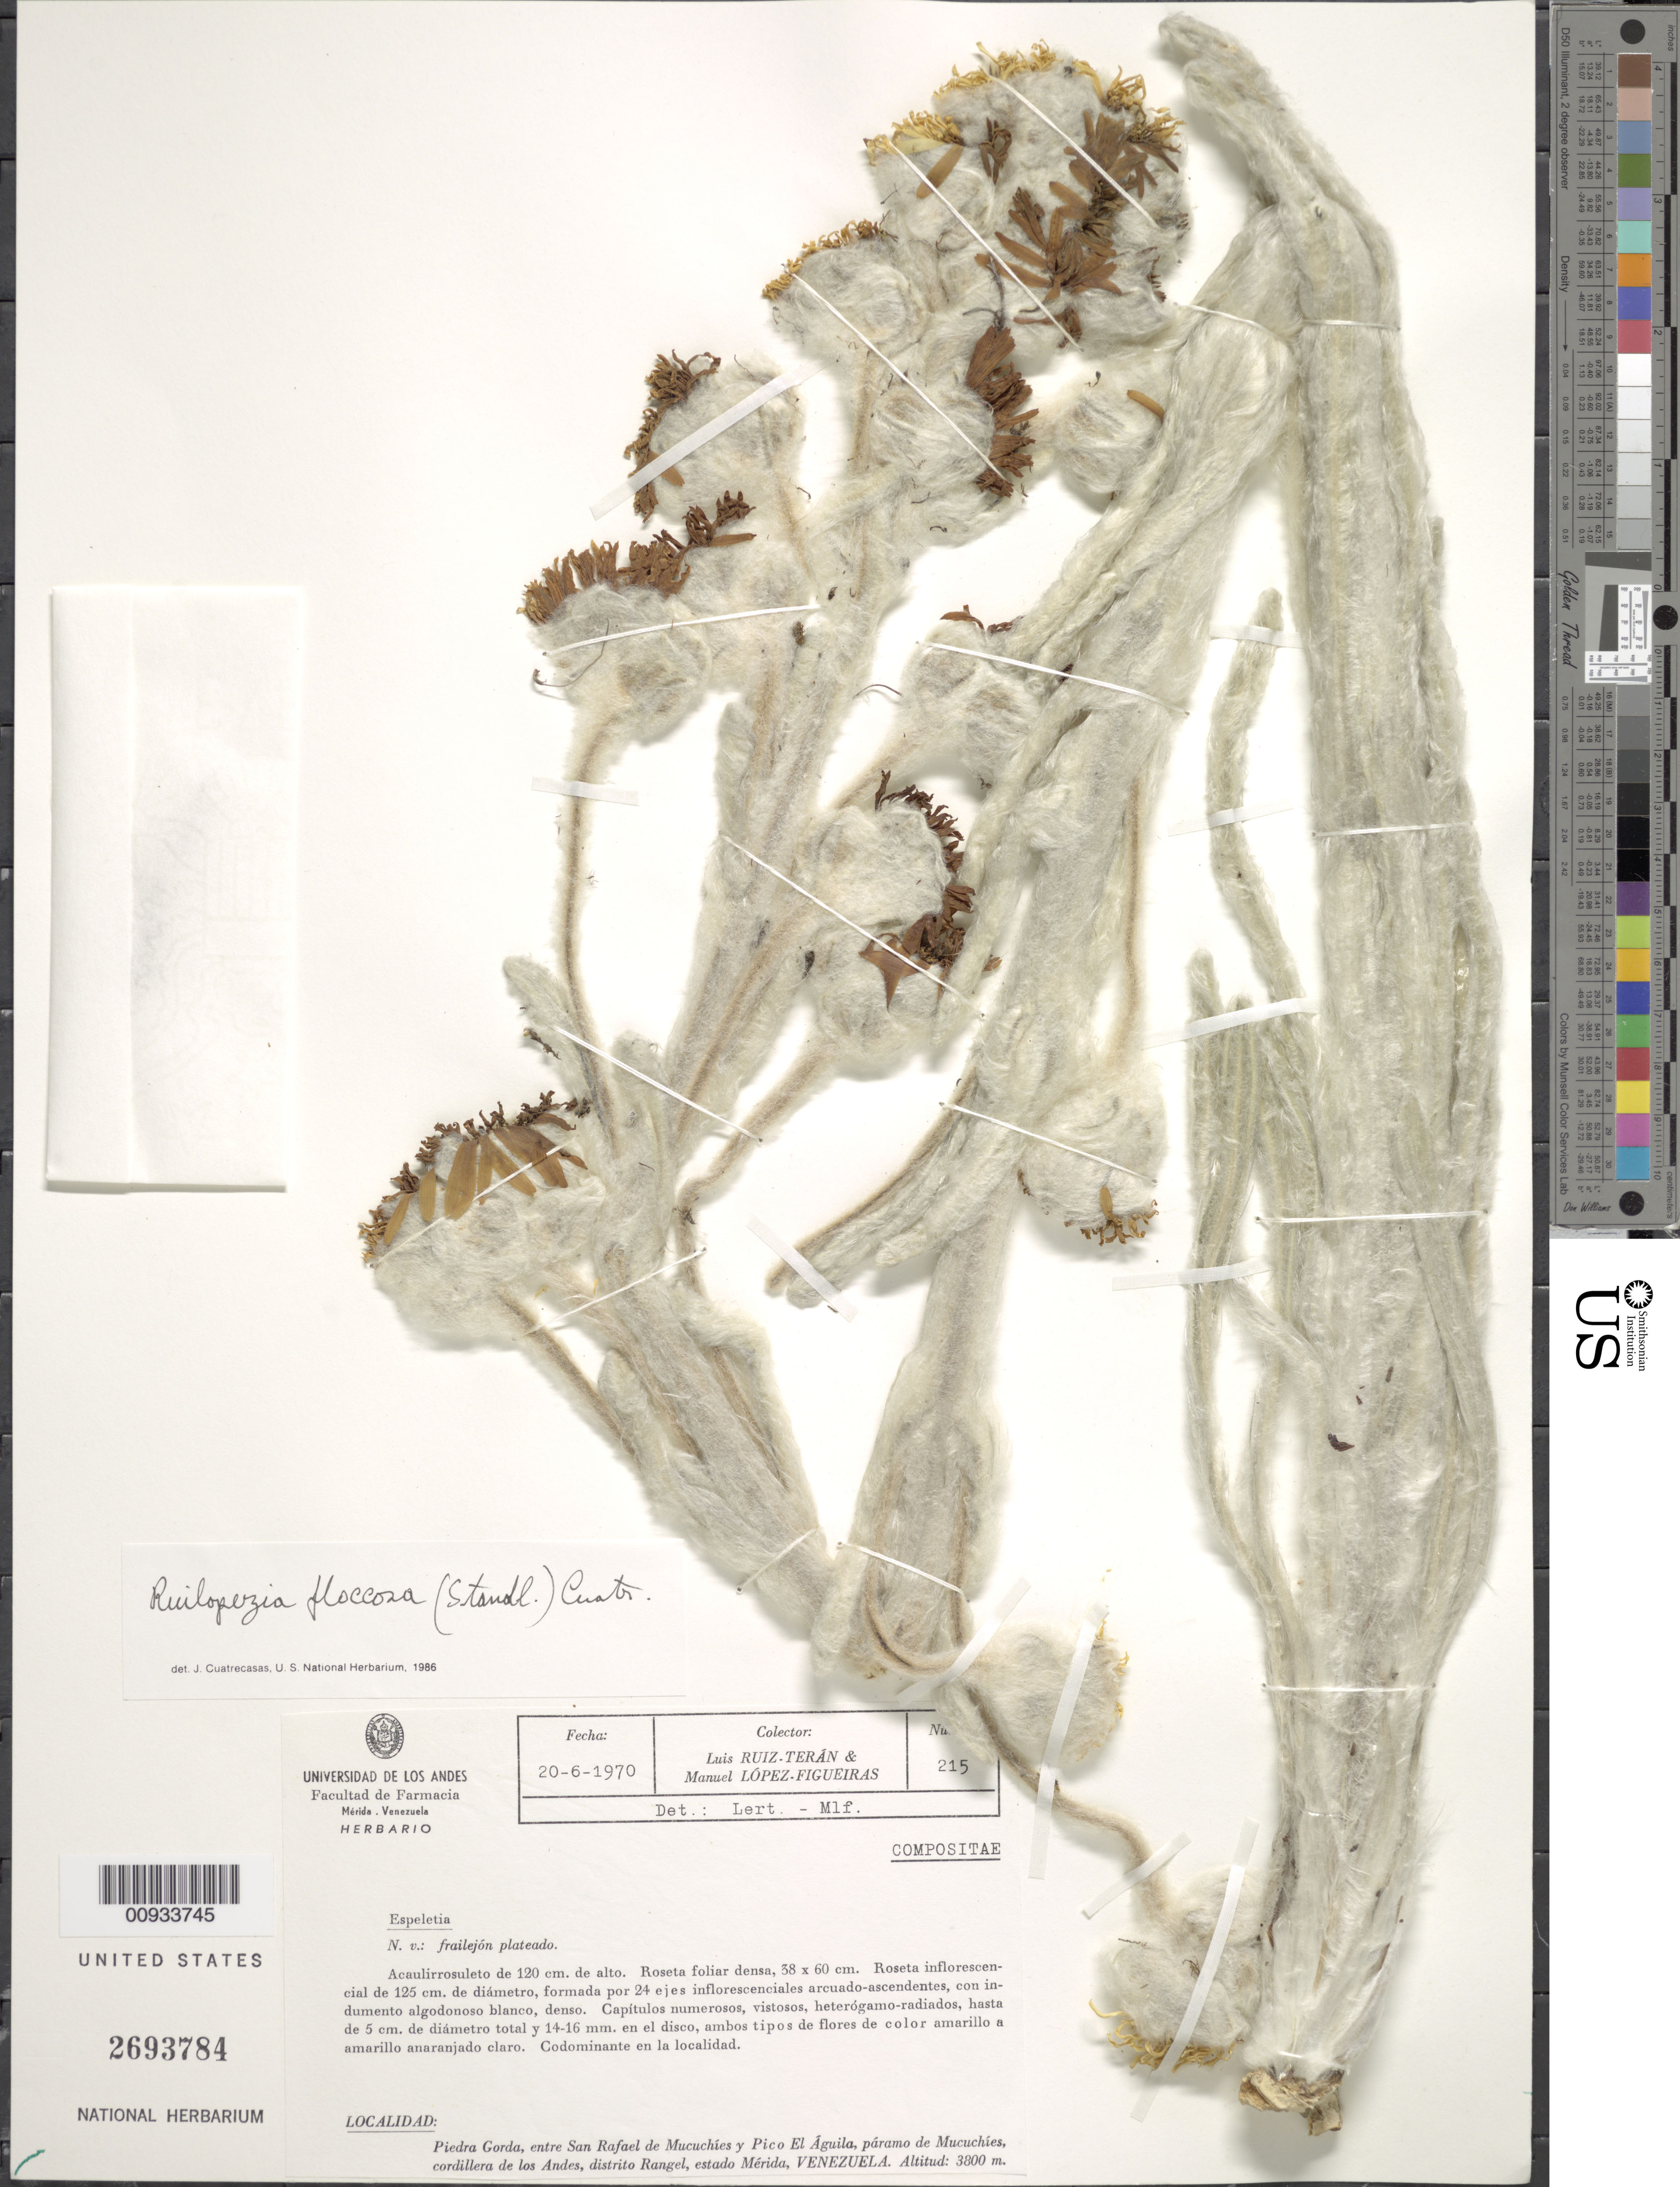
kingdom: Plantae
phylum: Tracheophyta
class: Magnoliopsida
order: Asterales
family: Asteraceae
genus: Ruilopezia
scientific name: Ruilopezia floccosa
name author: (Standl.) Cuatrec.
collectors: L. Teran & M. López Figueiras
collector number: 215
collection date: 1970-06-20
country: Venezuela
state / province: Mérida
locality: Piedra Gorda, entre San Rafael de Mucuchies y Pico El Aguila, paramo de Mucuchies, Cordillera de Los Andes, Distrito Rangel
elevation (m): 3800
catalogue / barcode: US 2693784